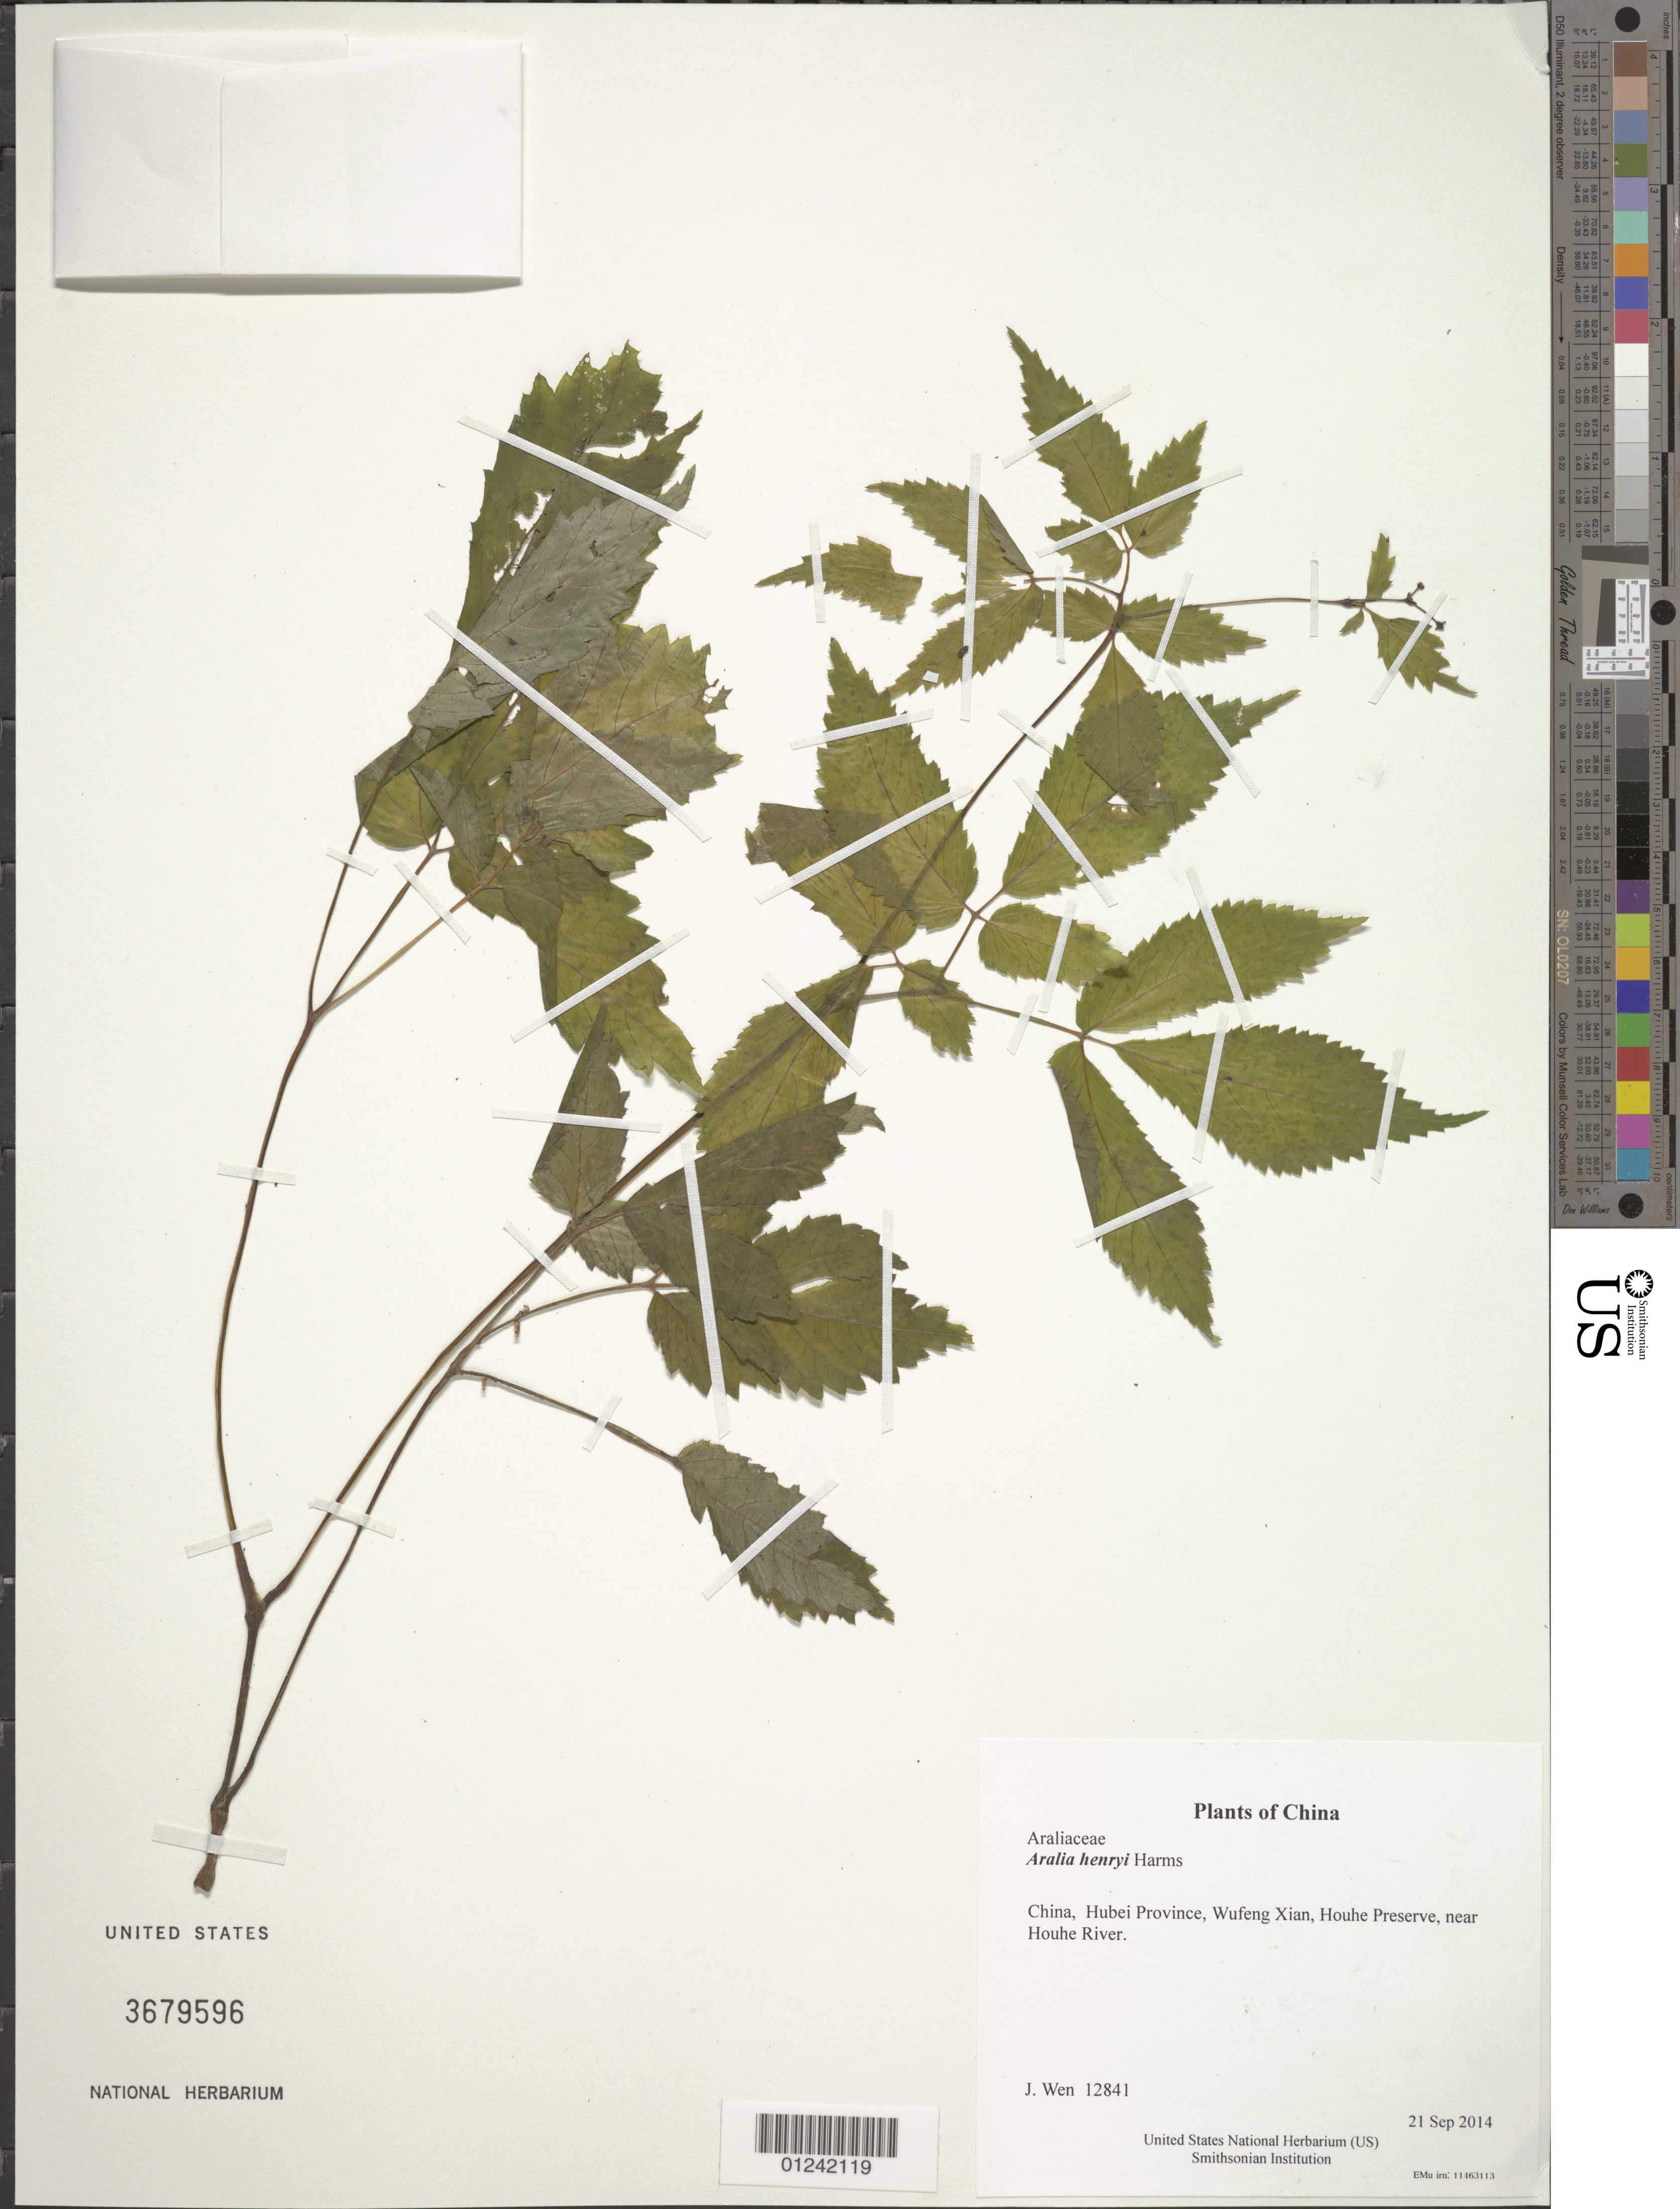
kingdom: Plantae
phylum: Tracheophyta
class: Magnoliopsida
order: Apiales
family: Araliaceae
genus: Aralia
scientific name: Aralia henryi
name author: Harms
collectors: J. Wen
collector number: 12841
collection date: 2014-09-21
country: China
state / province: Hubei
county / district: Wufeng Xian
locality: Houhe Preserve, near Houhe River.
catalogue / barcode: US 3679596